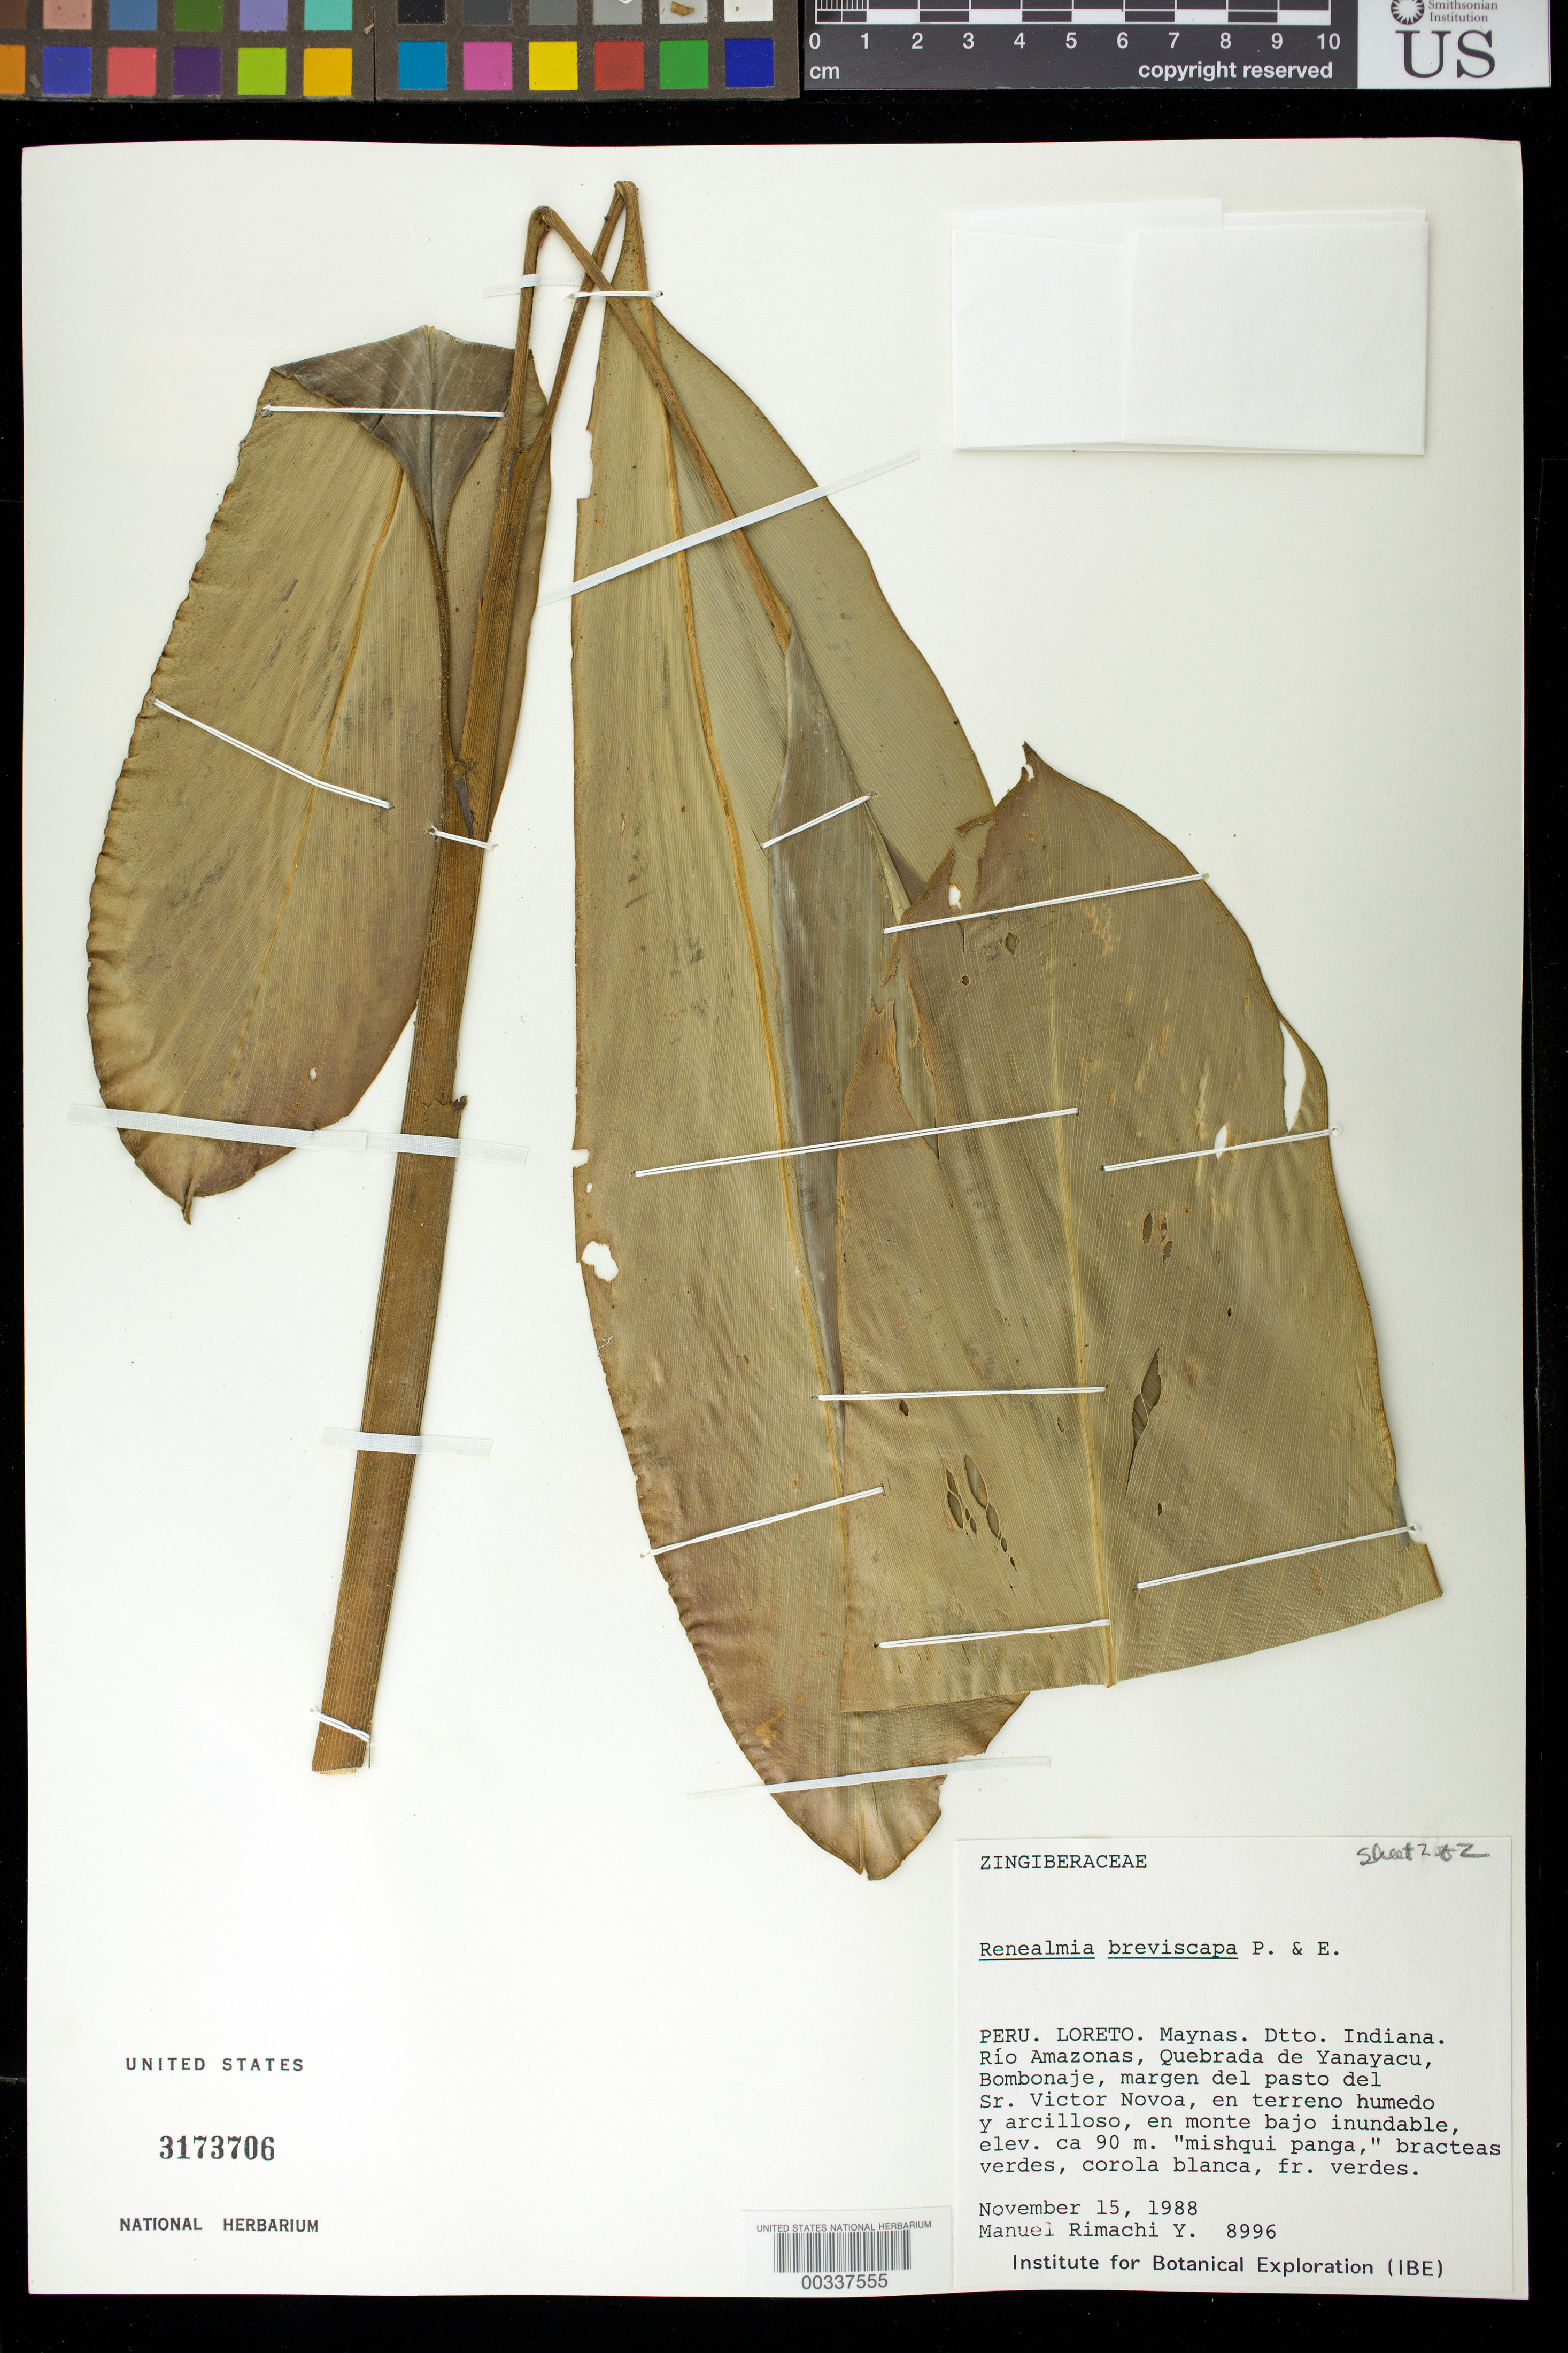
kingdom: Plantae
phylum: Tracheophyta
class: Liliopsida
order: Zingiberales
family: Zingiberaceae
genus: Renealmia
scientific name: Renealmia breviscapa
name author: Poepp. & Endl.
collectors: M. Rimachi Y.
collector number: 8996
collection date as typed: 15 Nov 1988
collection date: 1988-11-15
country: Peru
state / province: Loreto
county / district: Maynas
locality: Dtto indiana, rio amazonas, quebrada de yanayacu, bombonaje, margen del pasto del sr. victor novoa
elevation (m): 90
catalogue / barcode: US 3173706